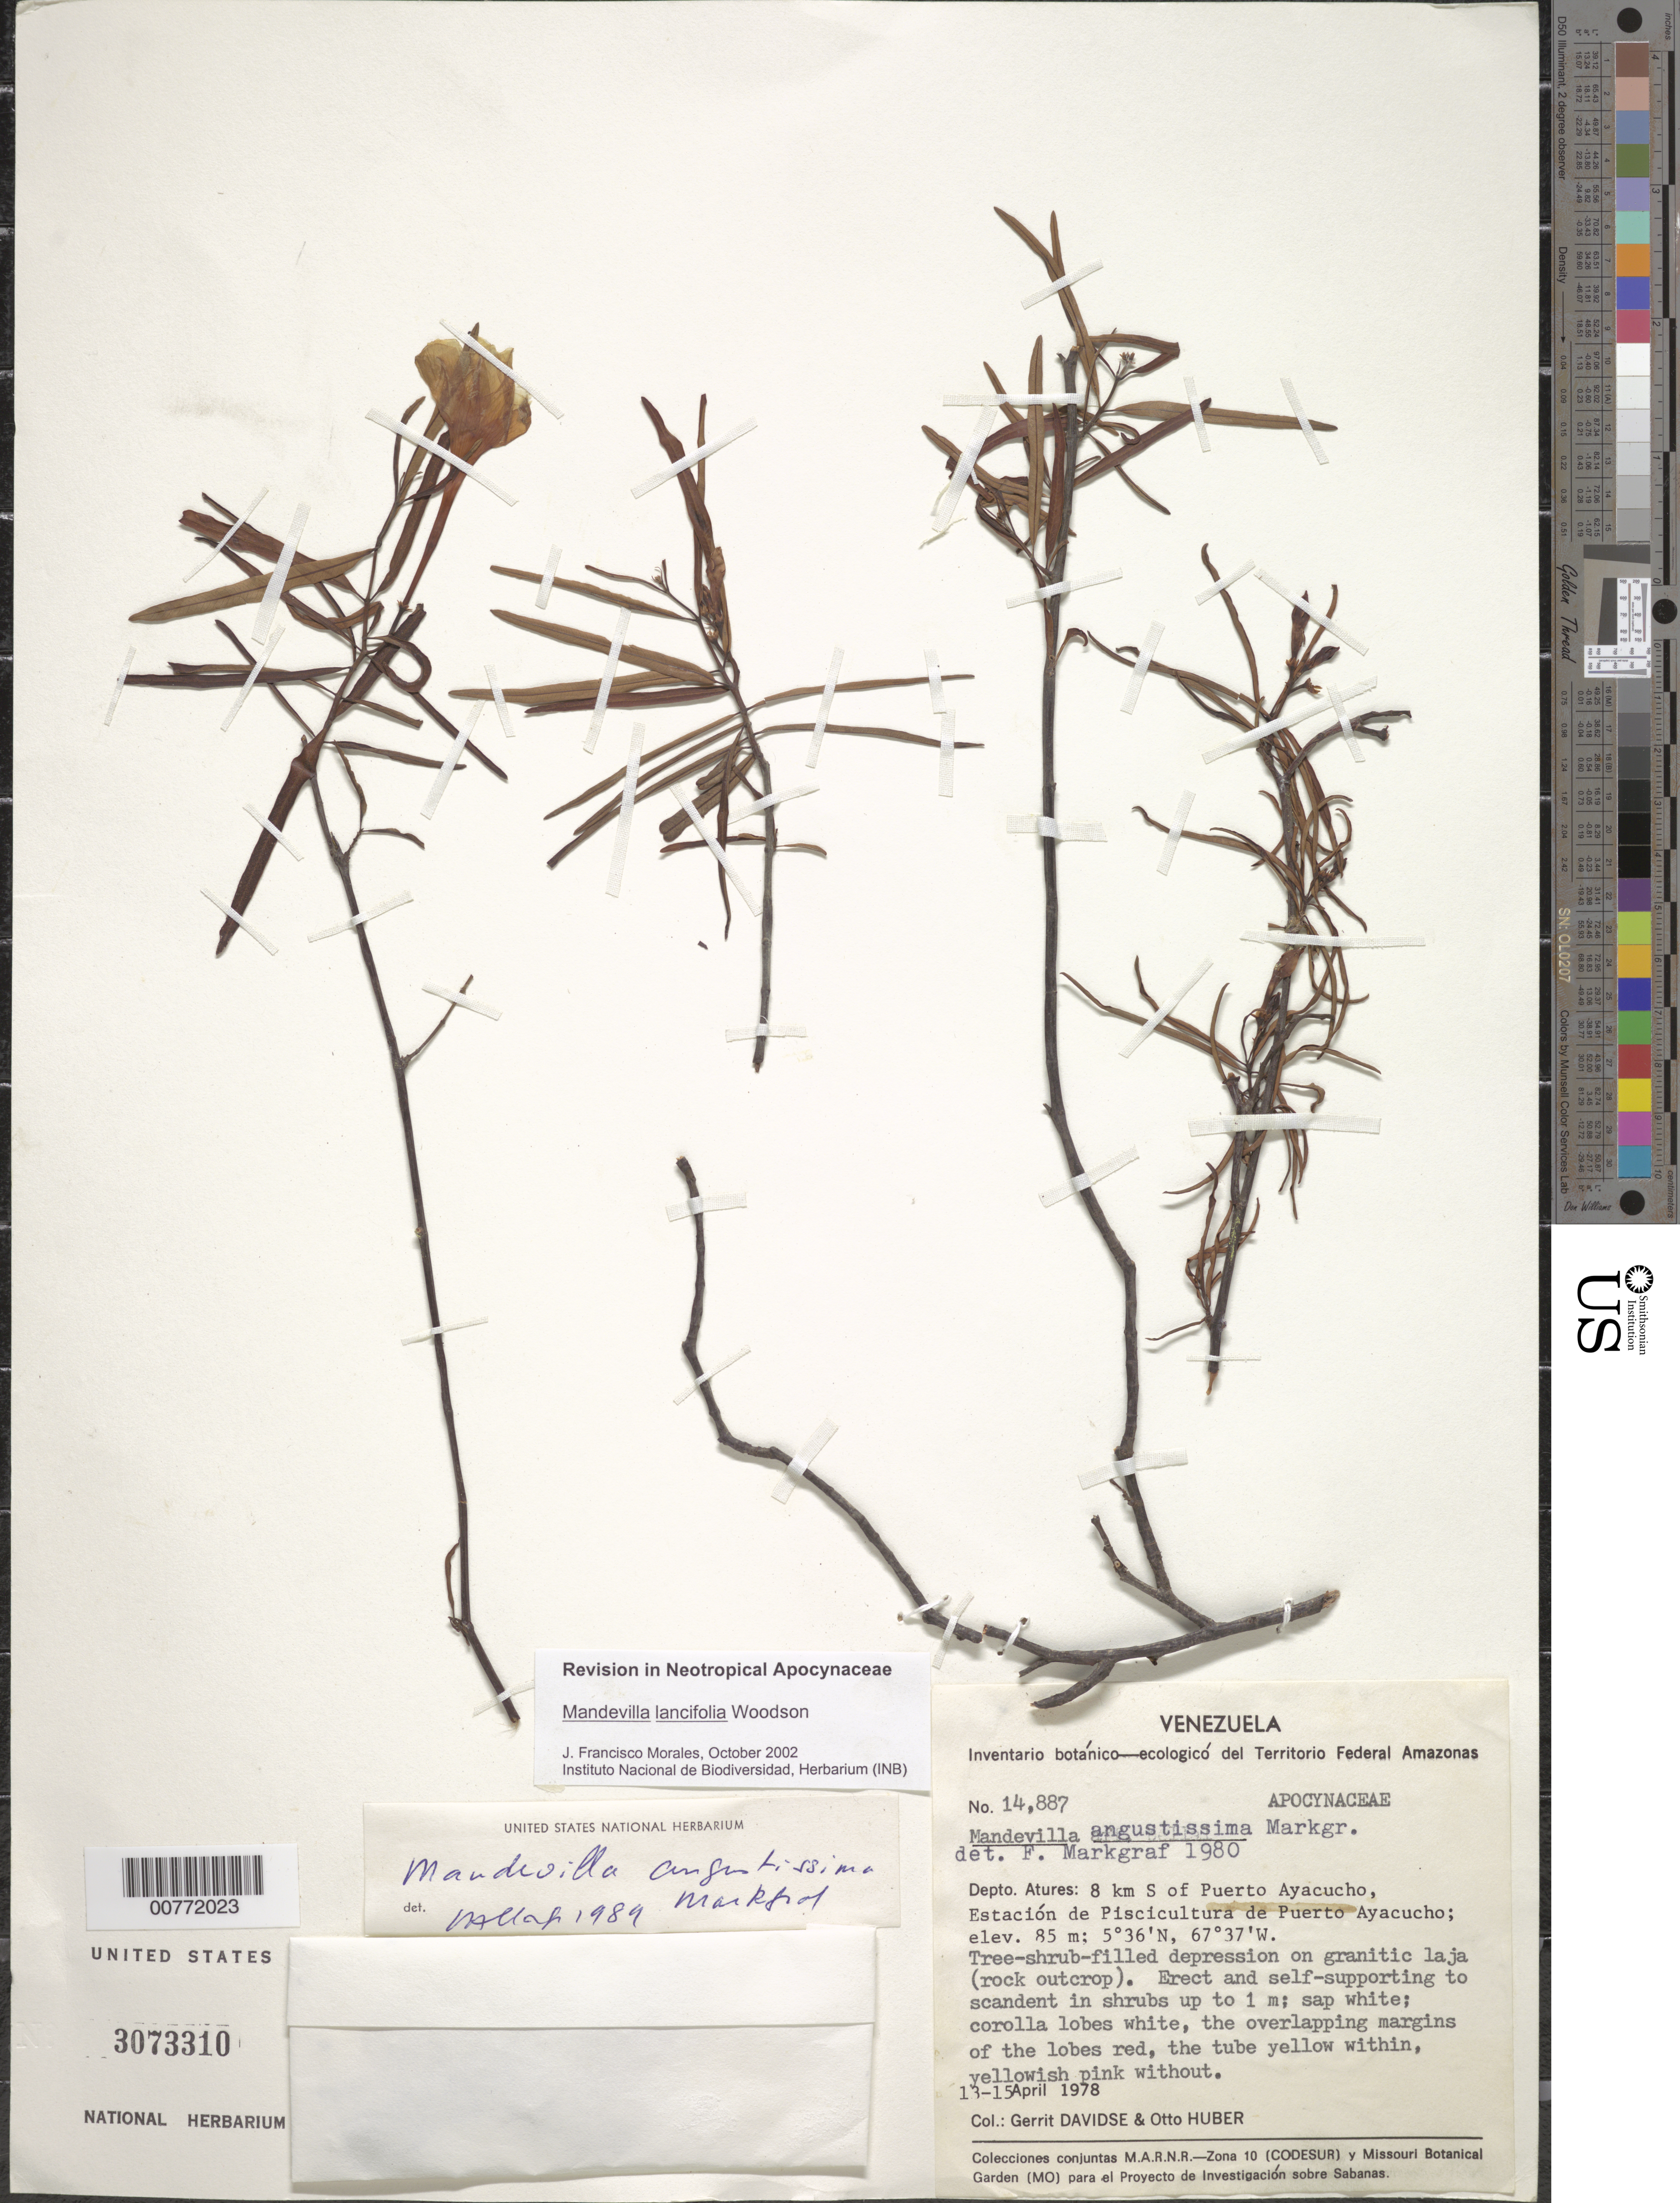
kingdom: Plantae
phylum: Tracheophyta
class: Magnoliopsida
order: Gentianales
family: Apocynaceae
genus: Mandevilla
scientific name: Mandevilla lancifolia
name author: Woodson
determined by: Morales, J. F.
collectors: G. Davidse & O. Huber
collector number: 14887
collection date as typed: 13-Apr-78 to 15-Apr-78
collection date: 1978-04-13/1978-04-15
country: Venezuela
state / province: Amazonas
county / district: Atures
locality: Puerto Ayacucho, 8 km S of, Estación de Piscicultura de Puerto Ayacucho, Río Orinoco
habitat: Tree-shrub-filled depression on granitic laja (rock-outcrop)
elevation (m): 85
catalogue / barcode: US 3073310